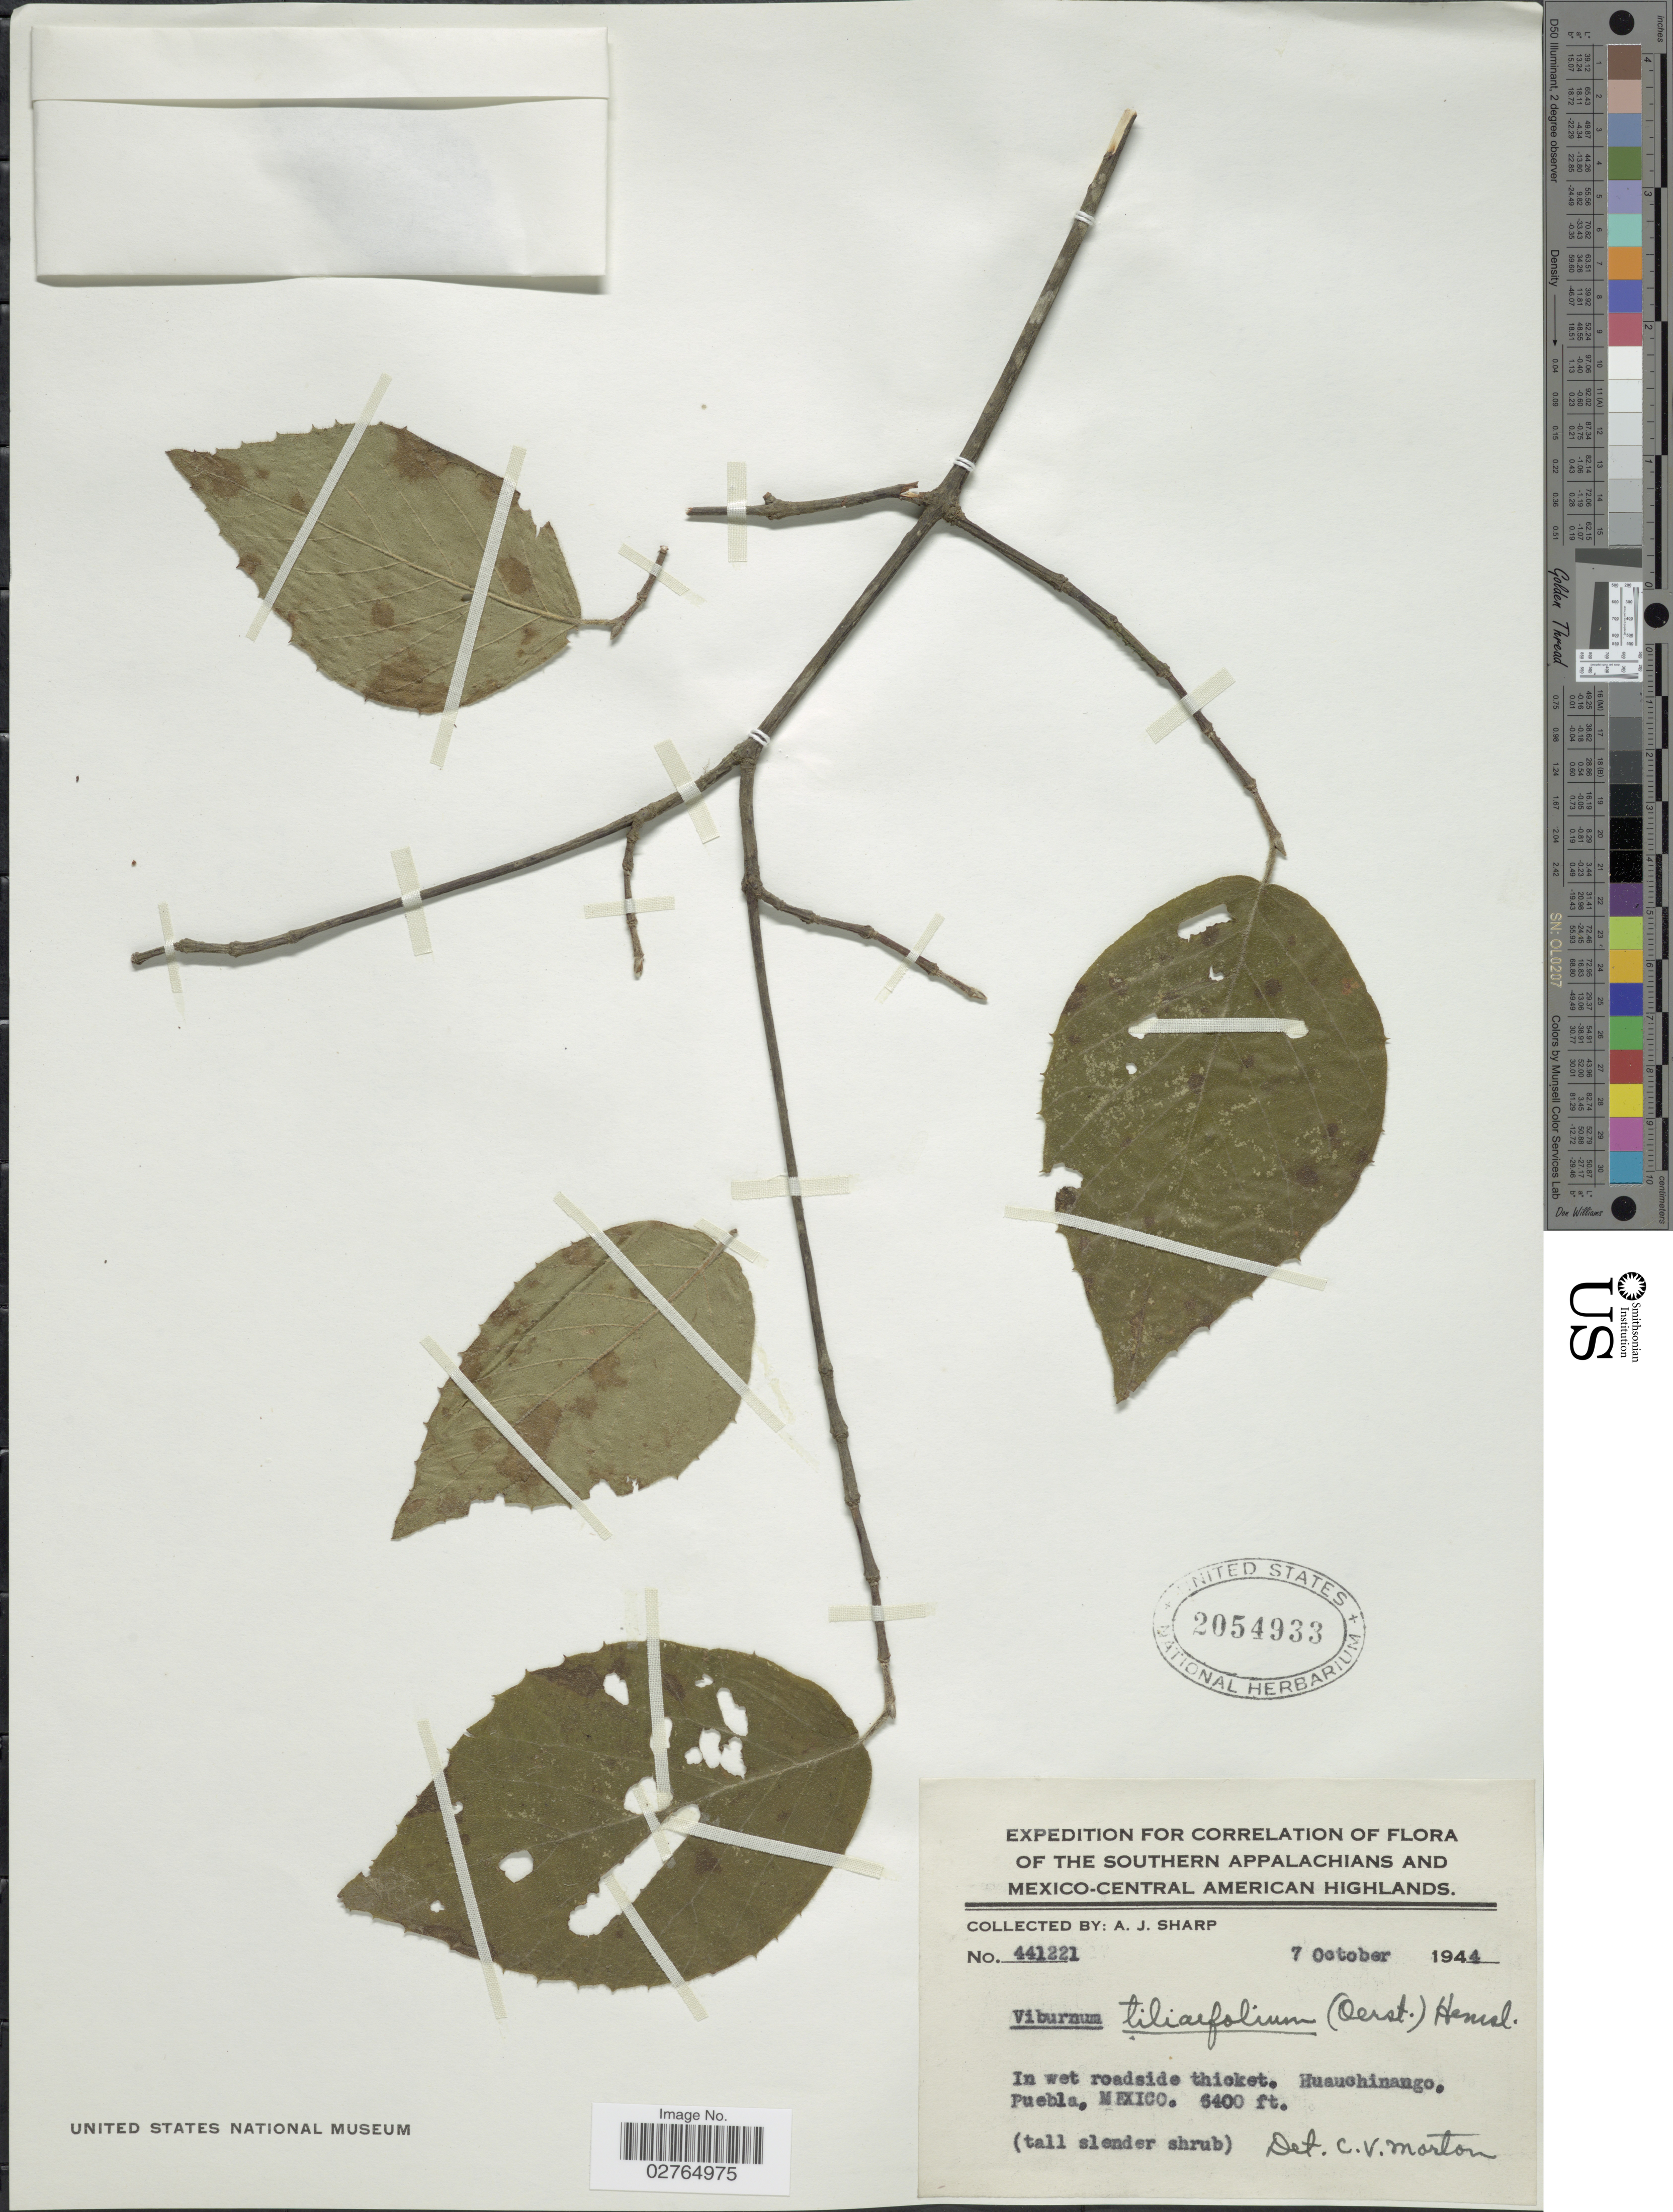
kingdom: Plantae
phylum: Tracheophyta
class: Magnoliopsida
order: Dipsacales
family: Viburnaceae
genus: Viburnum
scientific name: Viburnum tiliifolium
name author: (Oerst.) Hemsl.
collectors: A. J. Sharp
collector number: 441221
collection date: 1944-10-07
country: Mexico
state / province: Puebla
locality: The Southern Appalachians and Mexio-Central American Highlands. Huauchinango.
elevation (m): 1951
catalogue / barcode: US 2054933